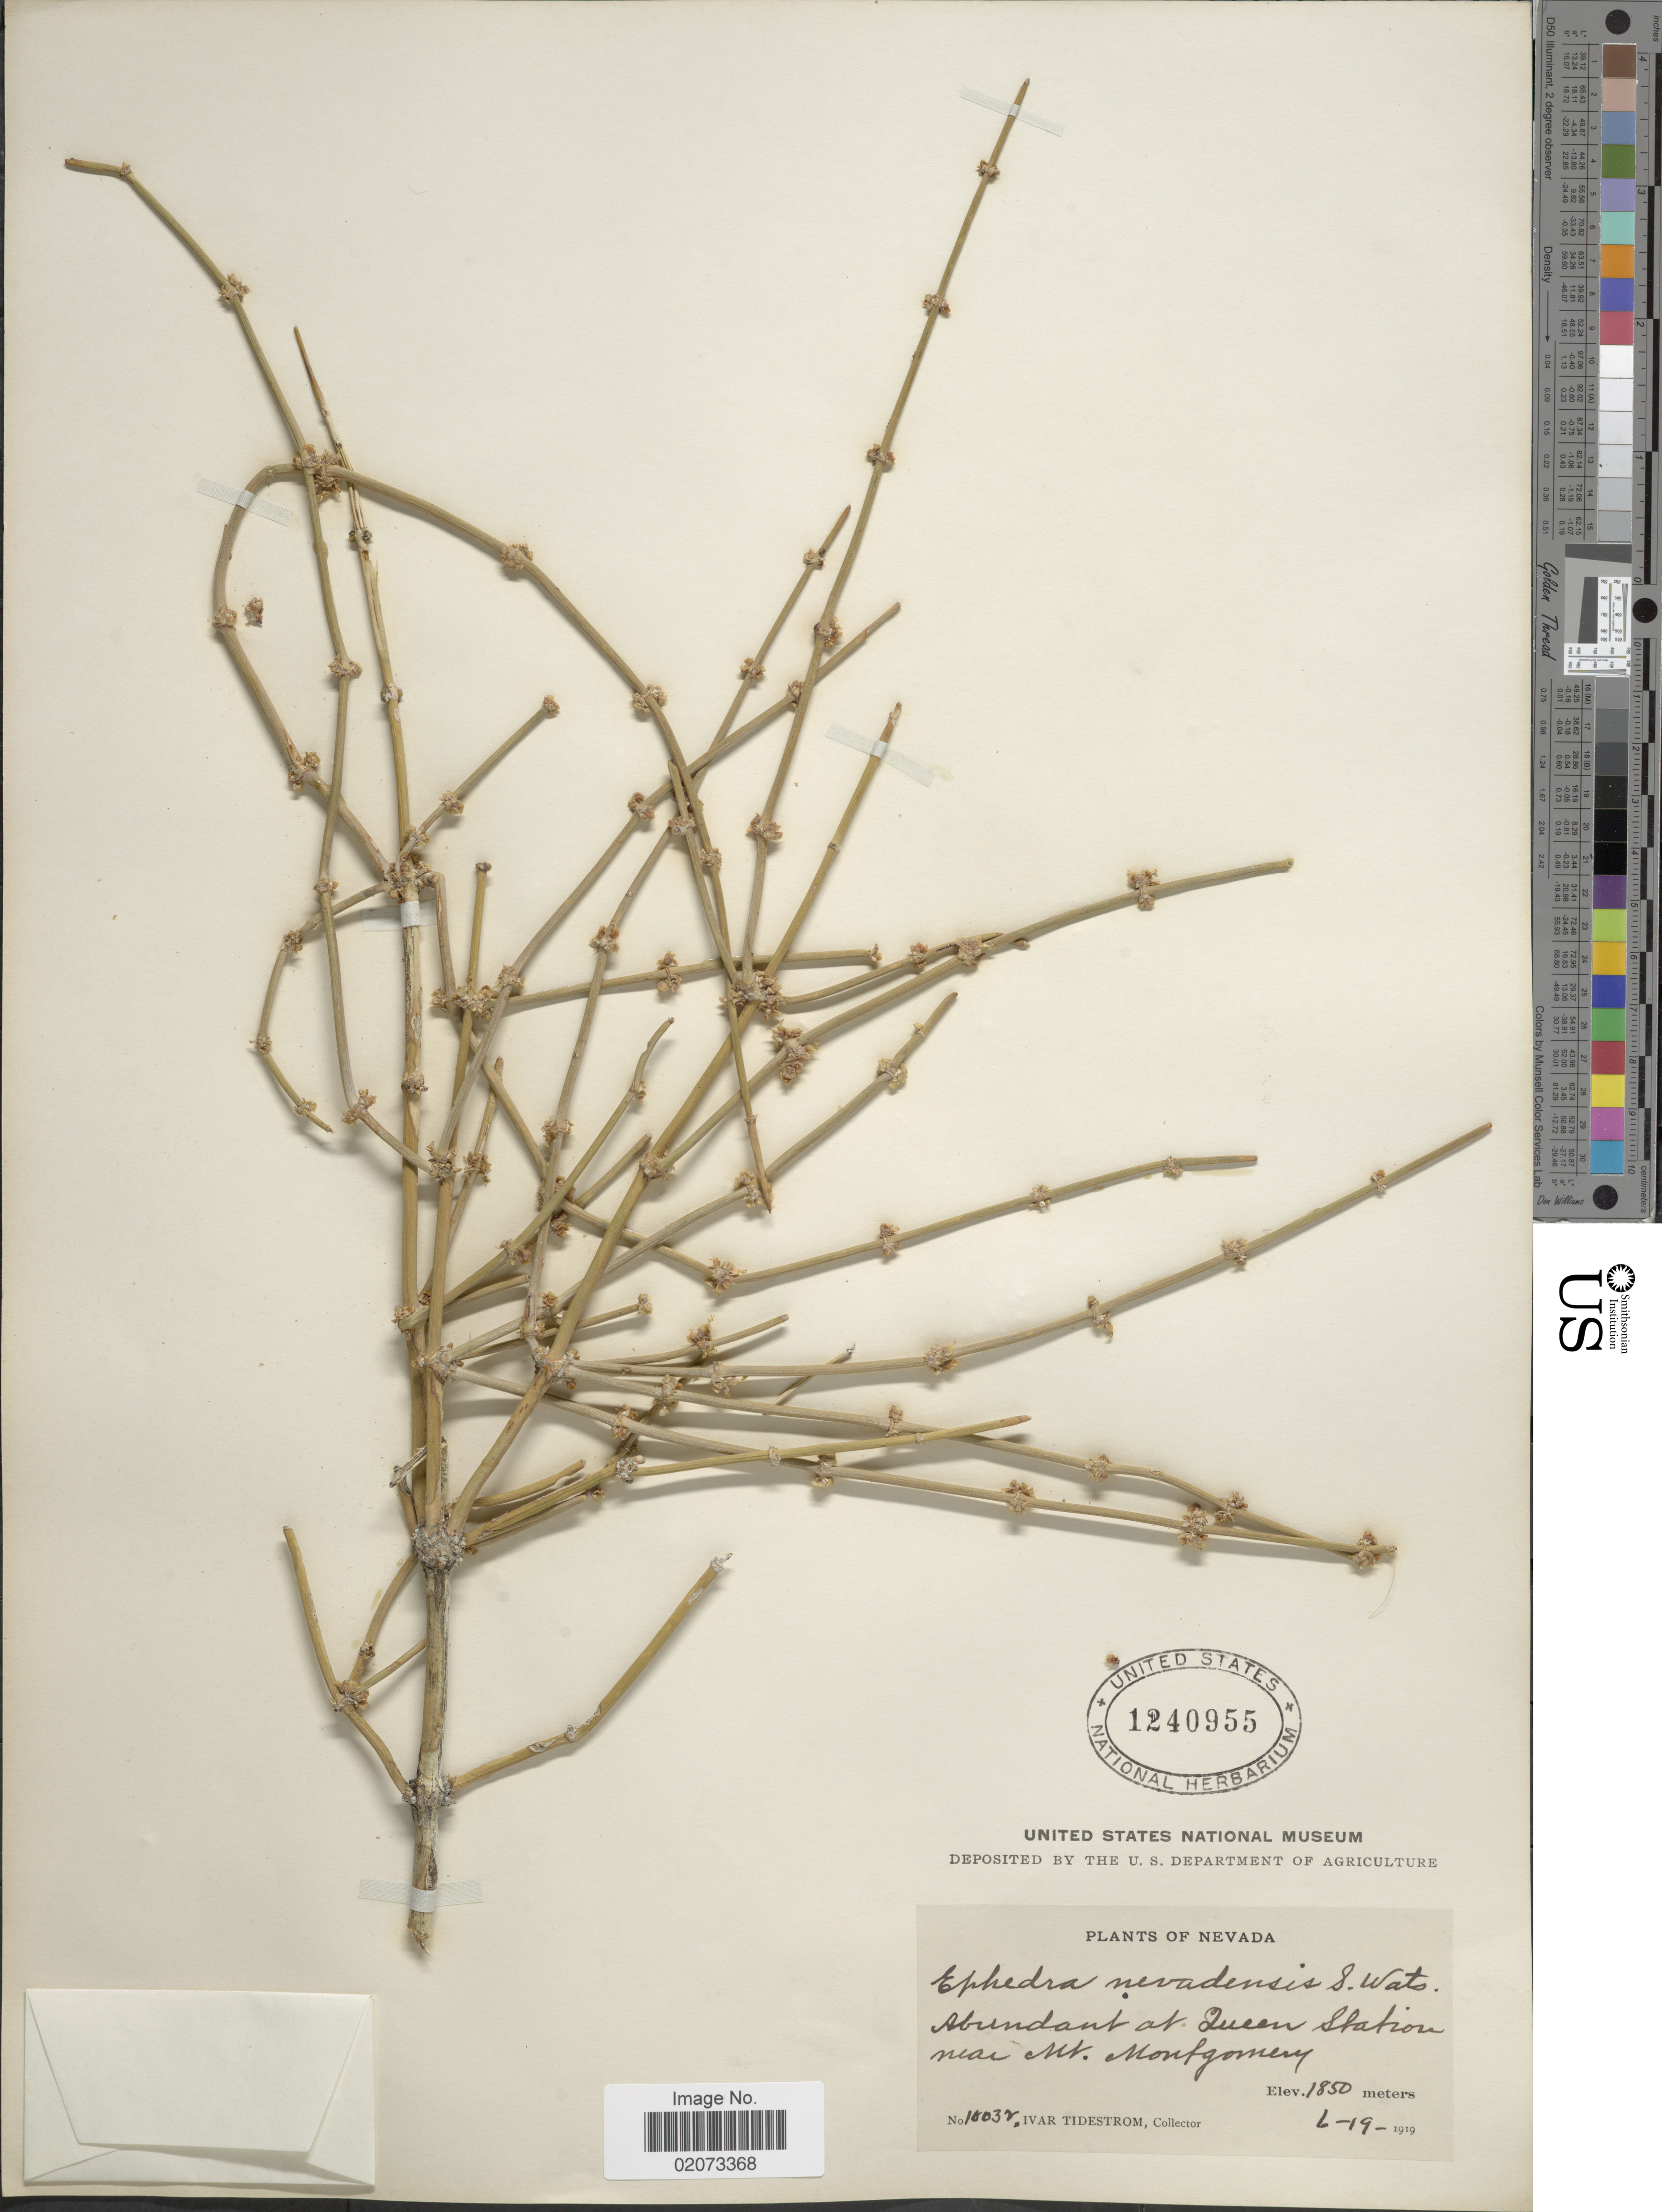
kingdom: Plantae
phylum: Tracheophyta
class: Gnetopsida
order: Ephedrales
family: Ephedraceae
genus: Ephedra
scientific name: Ephedra nevadensis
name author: S. Watson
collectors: I. F. Tidestrom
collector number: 10032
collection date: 1919-06-19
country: United States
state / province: Nevada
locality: Nevada. at Queen Station near Mt. Montgomery.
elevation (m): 1850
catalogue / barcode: US 1240955